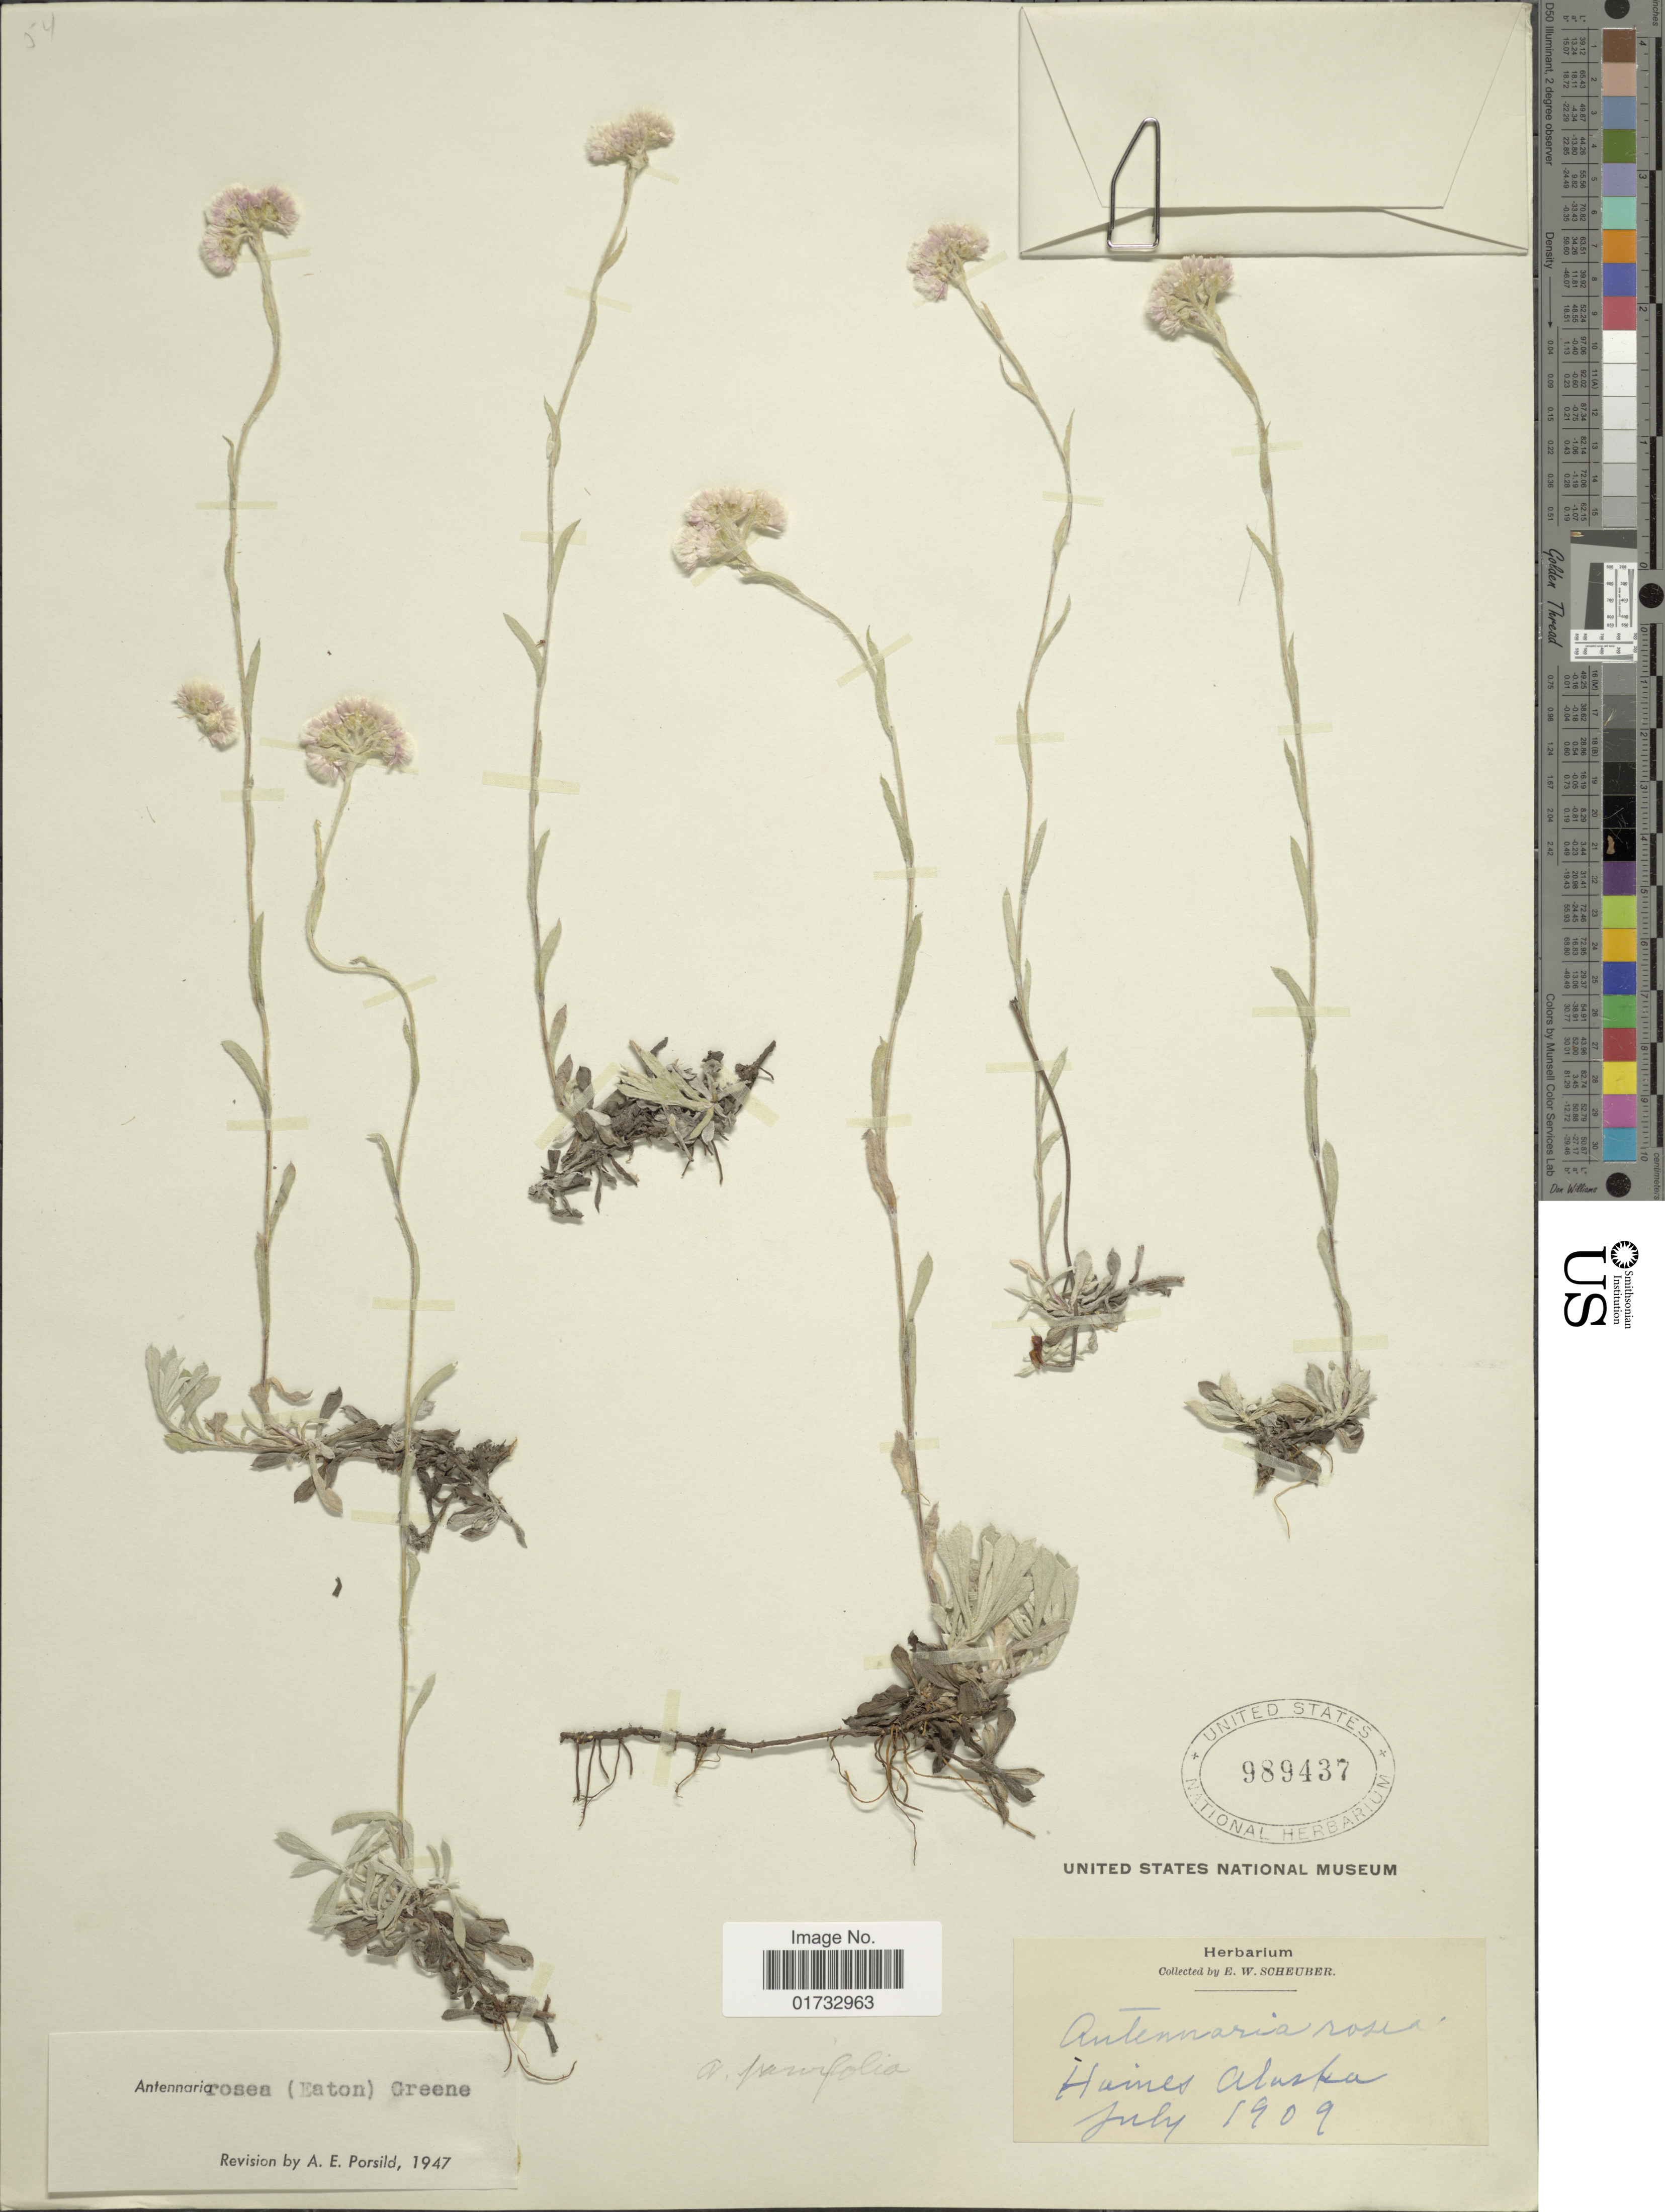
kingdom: Plantae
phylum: Tracheophyta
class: Magnoliopsida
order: Asterales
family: Asteraceae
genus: Antennaria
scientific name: Antennaria rosea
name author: Greene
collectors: E. Scheuber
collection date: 1909-07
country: United States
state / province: Alaska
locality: Haines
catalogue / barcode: US 989437